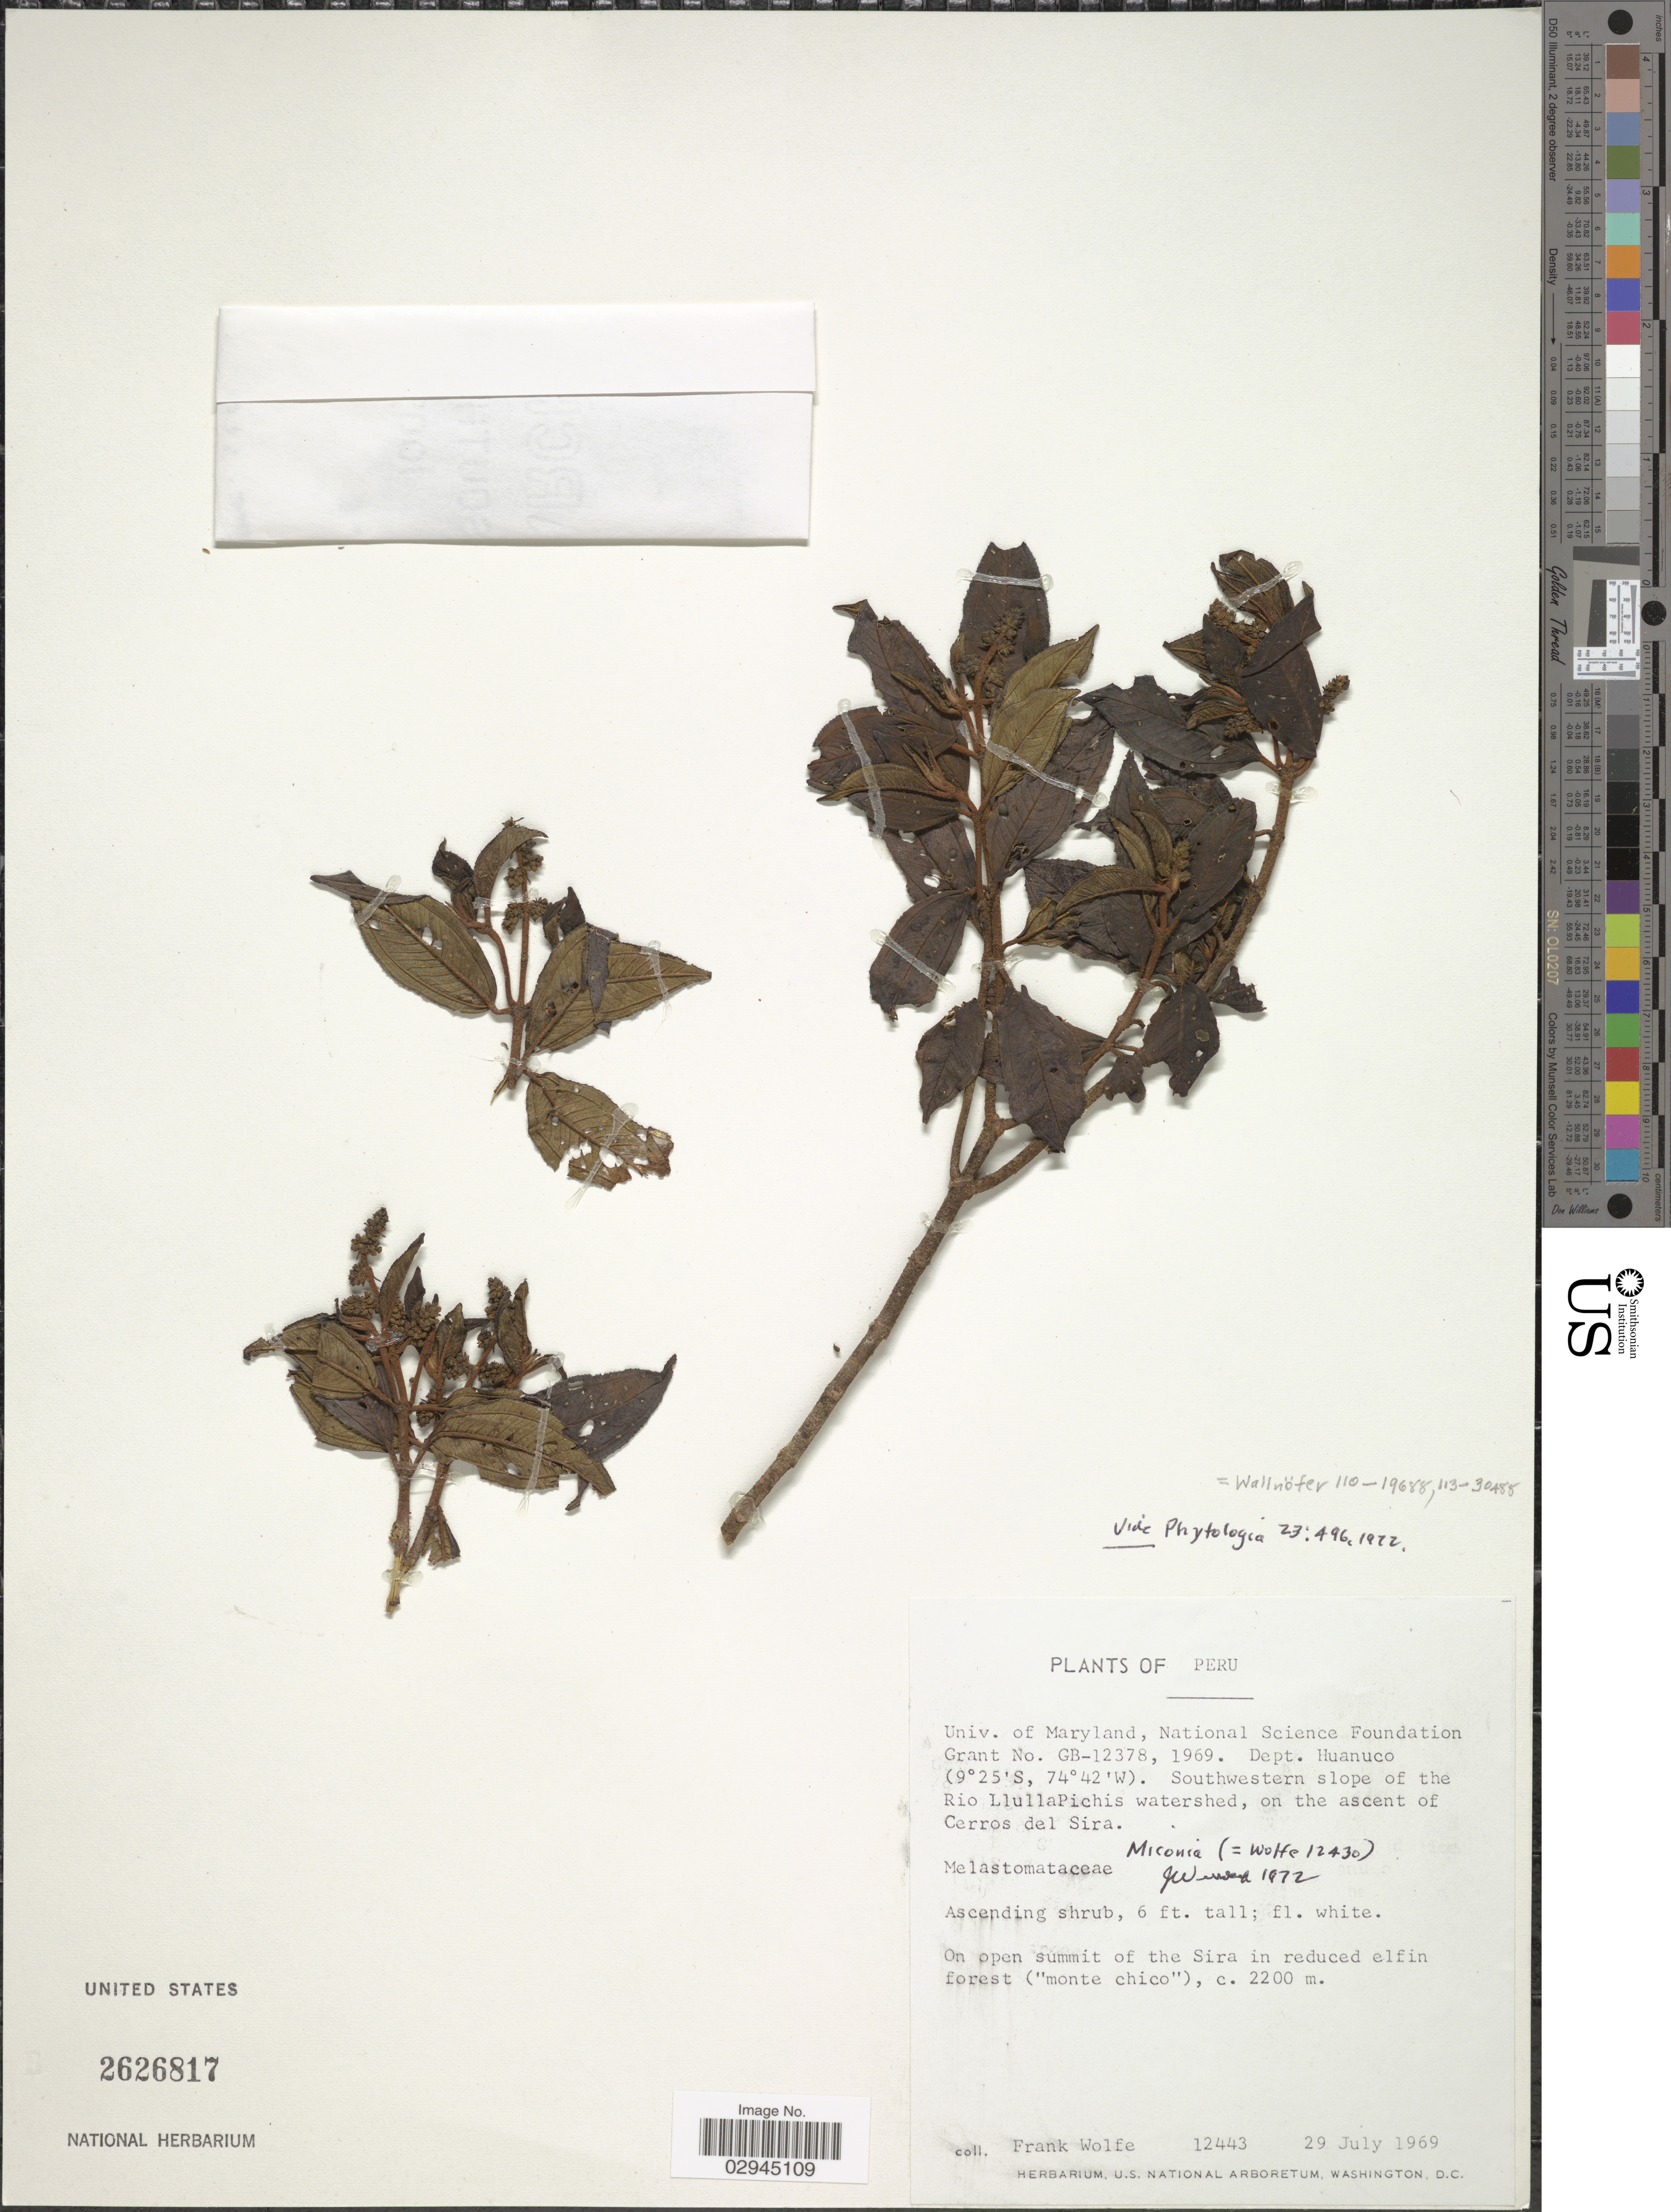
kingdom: Plantae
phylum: Tracheophyta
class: Magnoliopsida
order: Myrtales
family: Melastomataceae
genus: Miconia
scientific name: Miconia sp.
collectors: F. Wolfe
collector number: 12443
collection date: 1969-07-29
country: Peru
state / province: Huánuco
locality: Dept. Huanuco. Southwestern slope of the Rio LlullaPichis watershed, on the ascent of Cerros del Sira.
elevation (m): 2200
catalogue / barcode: US 2626817